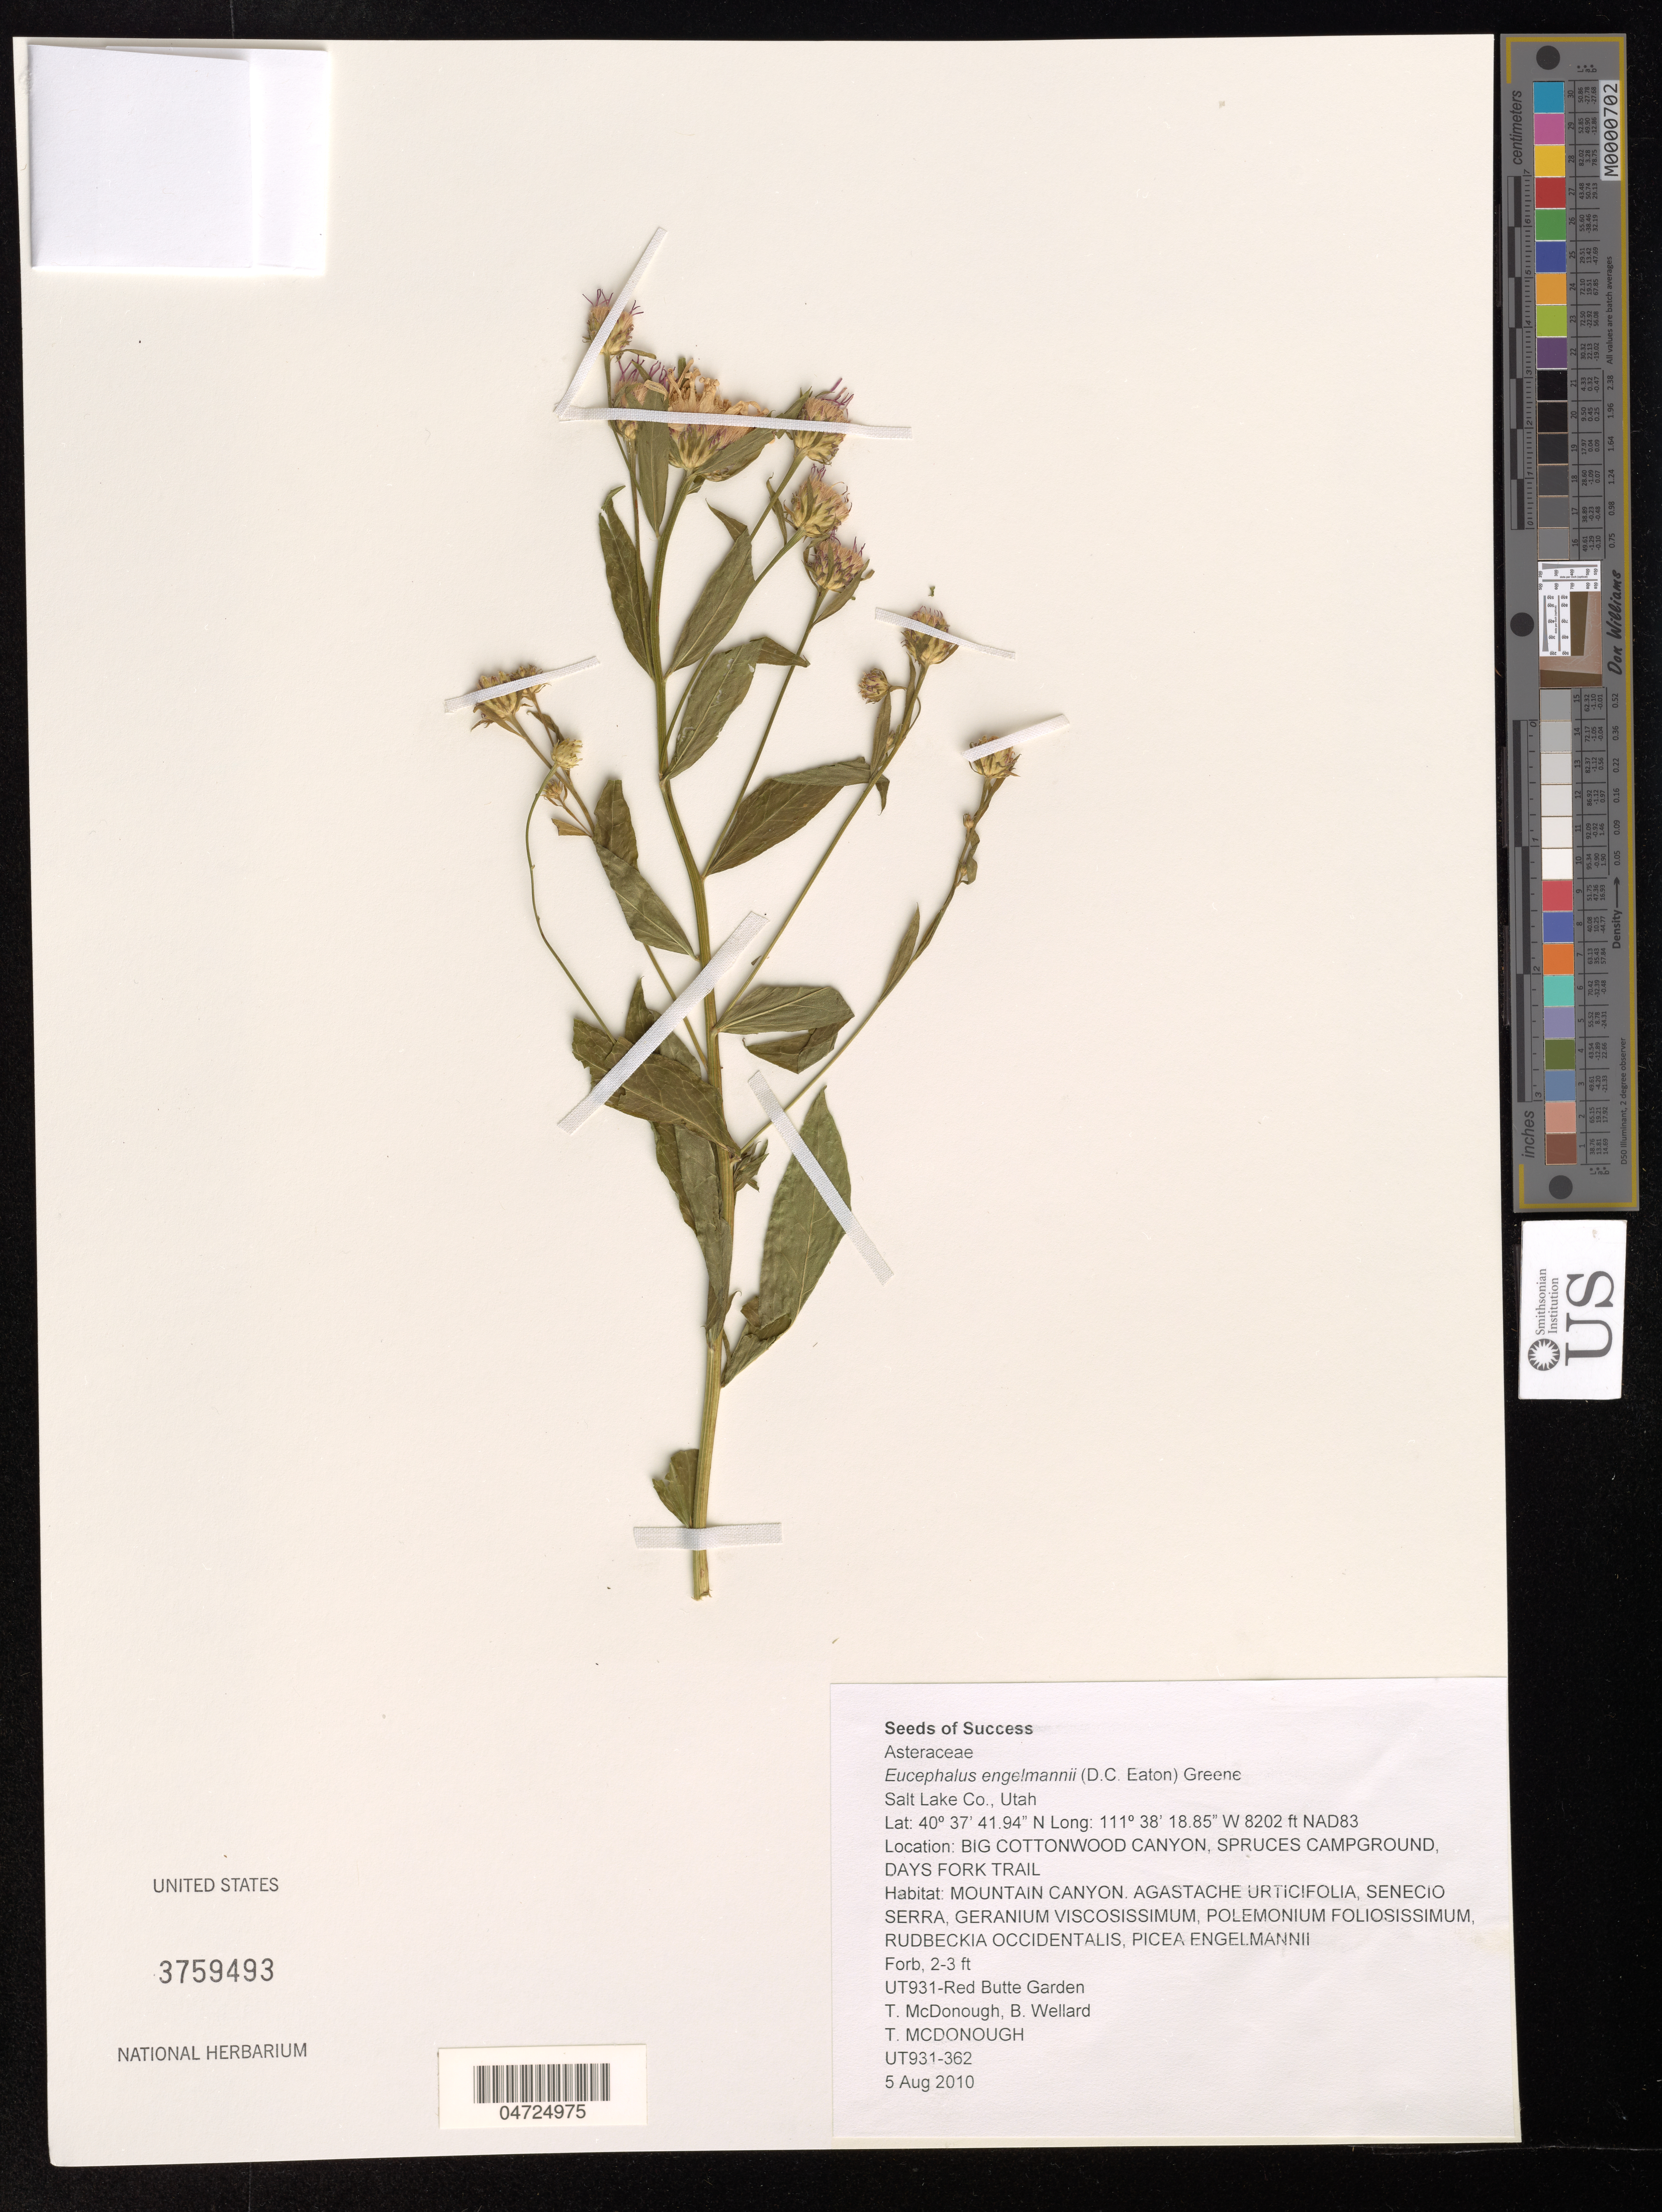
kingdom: Plantae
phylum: Tracheophyta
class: Magnoliopsida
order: Asterales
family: Asteraceae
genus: Eucephalus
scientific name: Eucephalus engelmannii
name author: (D.C. Eaton) Greene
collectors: T. McDonough & B. Wellard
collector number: UT931-362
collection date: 2010-08-05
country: United States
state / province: Utah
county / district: Salt Lake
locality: Salt Lake Co. Big Cottonwood Canyon, spruces campground, Days Fork Trail. NAD83.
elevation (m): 2500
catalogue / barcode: US 3759493